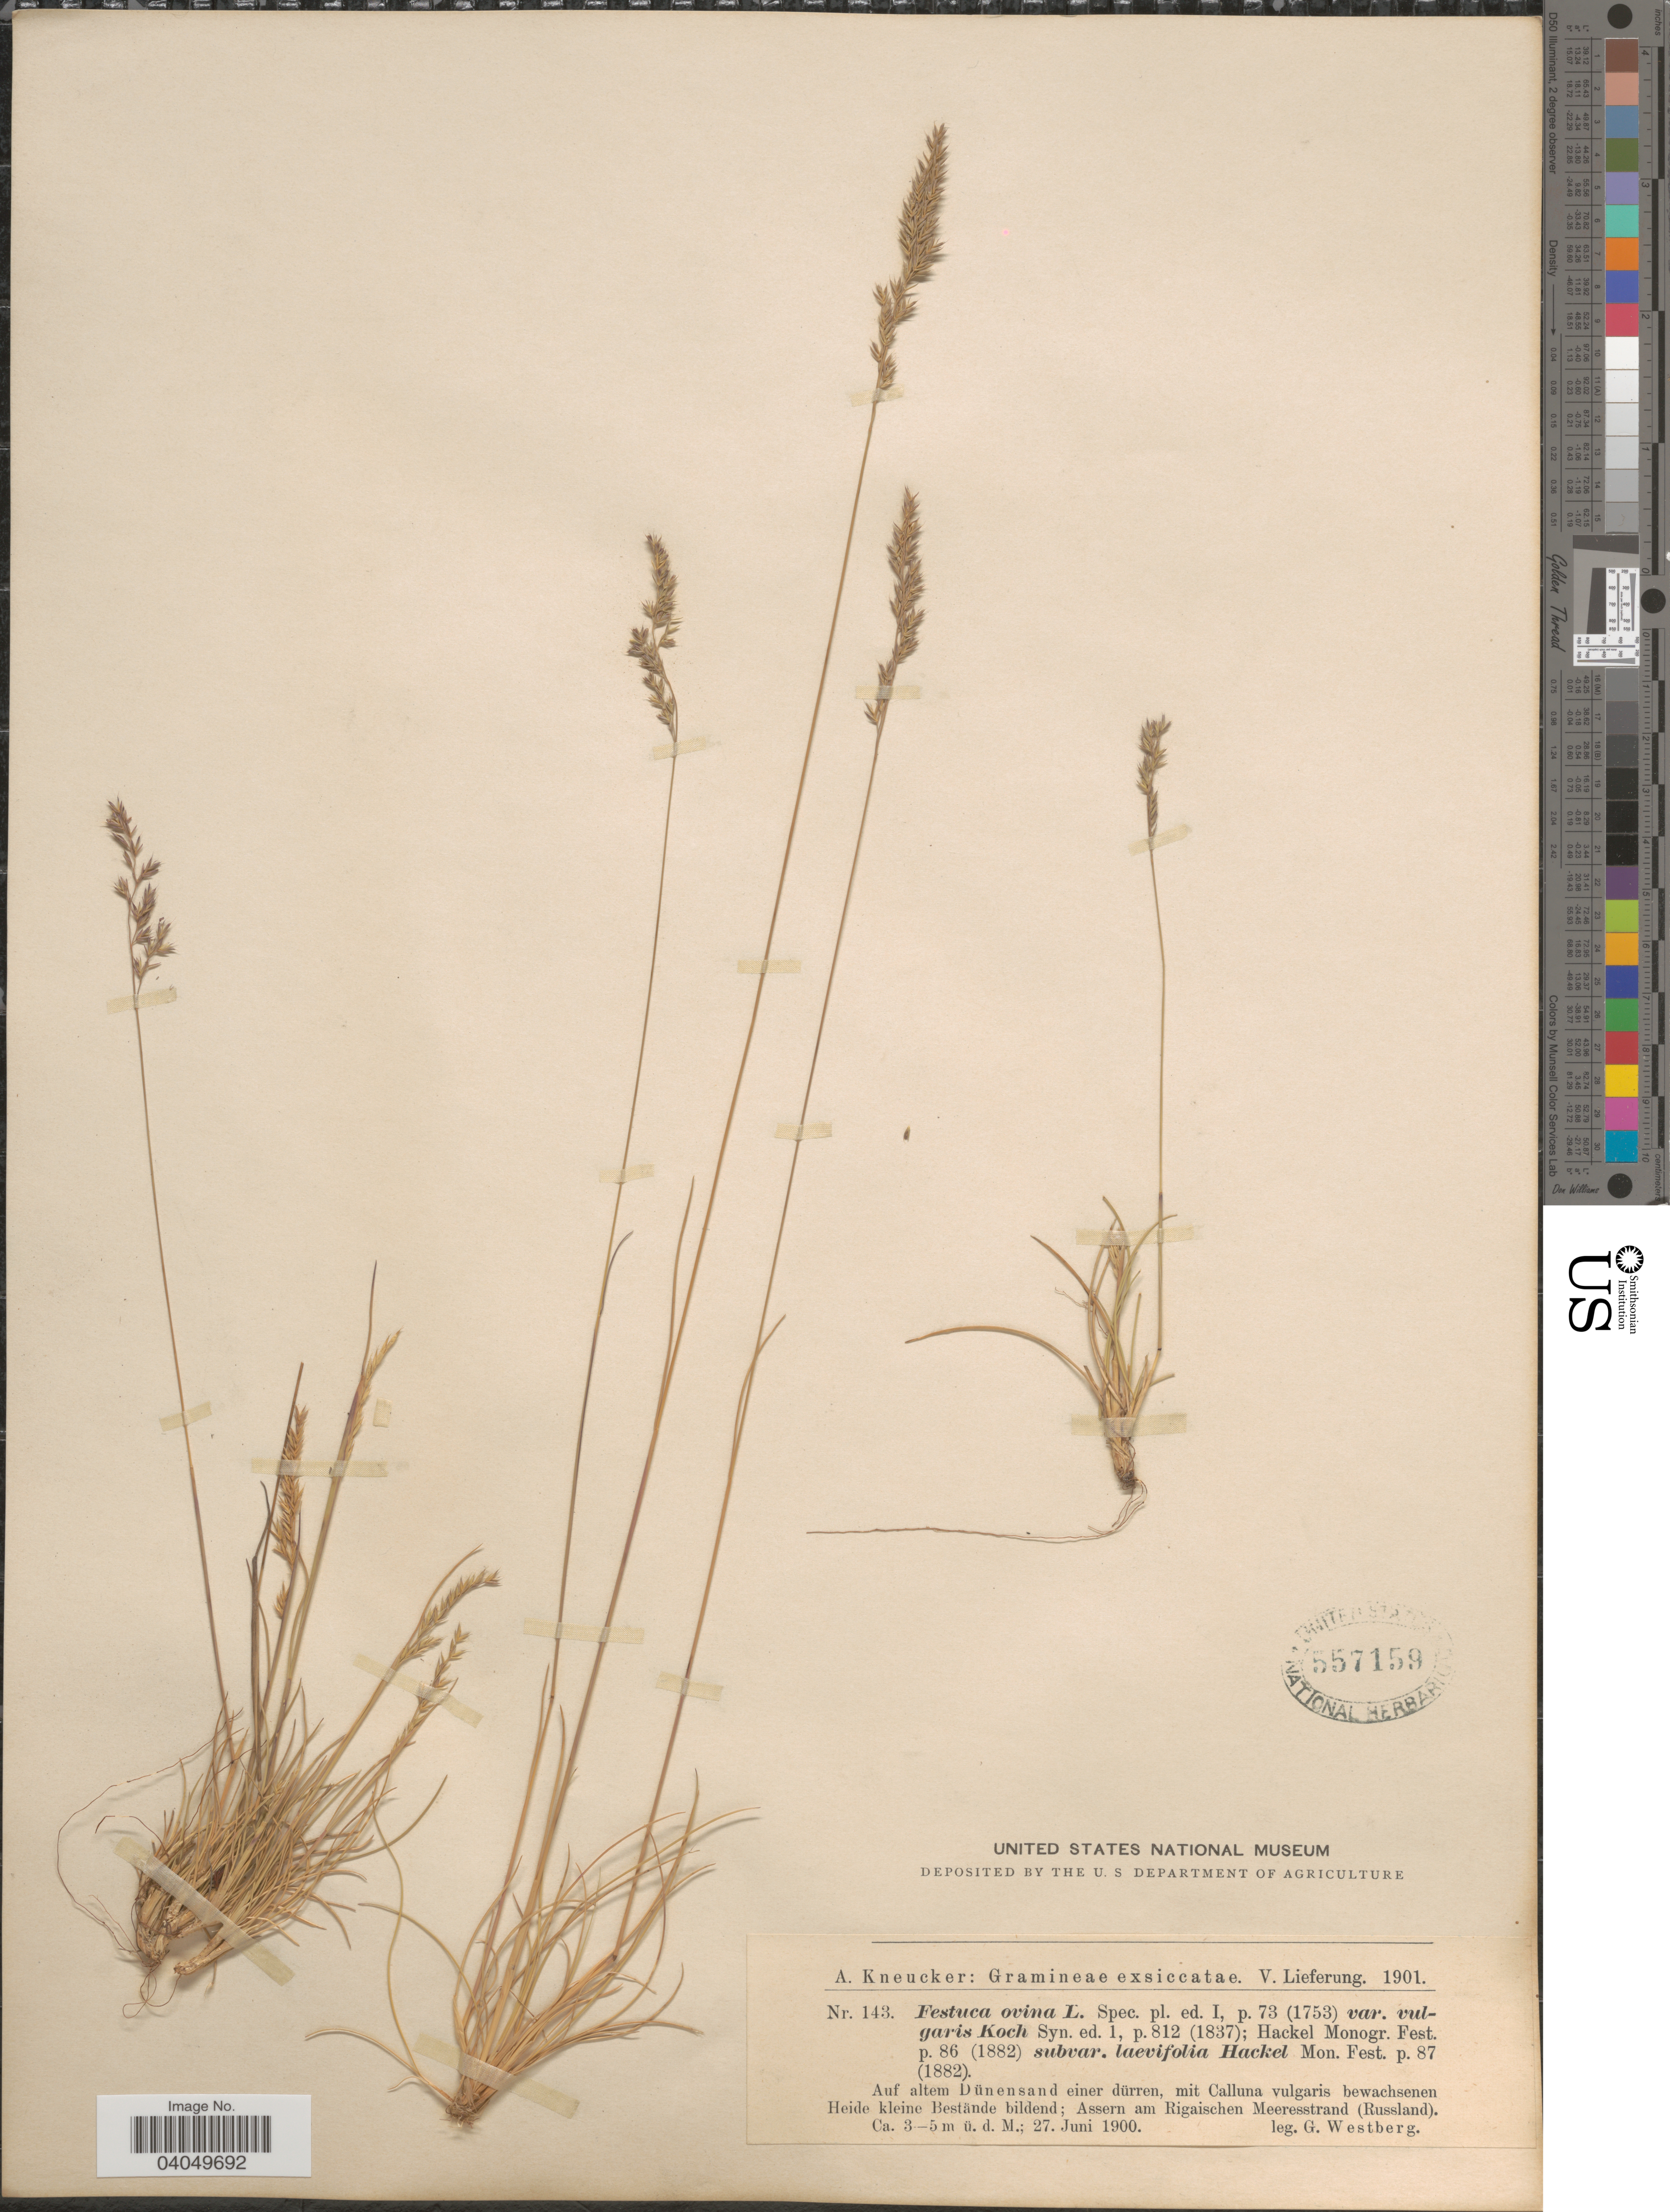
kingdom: Plantae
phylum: Tracheophyta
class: Liliopsida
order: Poales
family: Poaceae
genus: Festuca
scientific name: Festuca ovina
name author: L.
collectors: G. Westberg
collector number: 143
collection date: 1900-06-27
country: Latvia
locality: Auf altem Dünensand einer dürren, mit Calluna vulgaris bewachsenen Heide kleine Bestände bildend; Assern am Rigaischen Meeresstrand (Russland).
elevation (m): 3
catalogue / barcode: US 557159